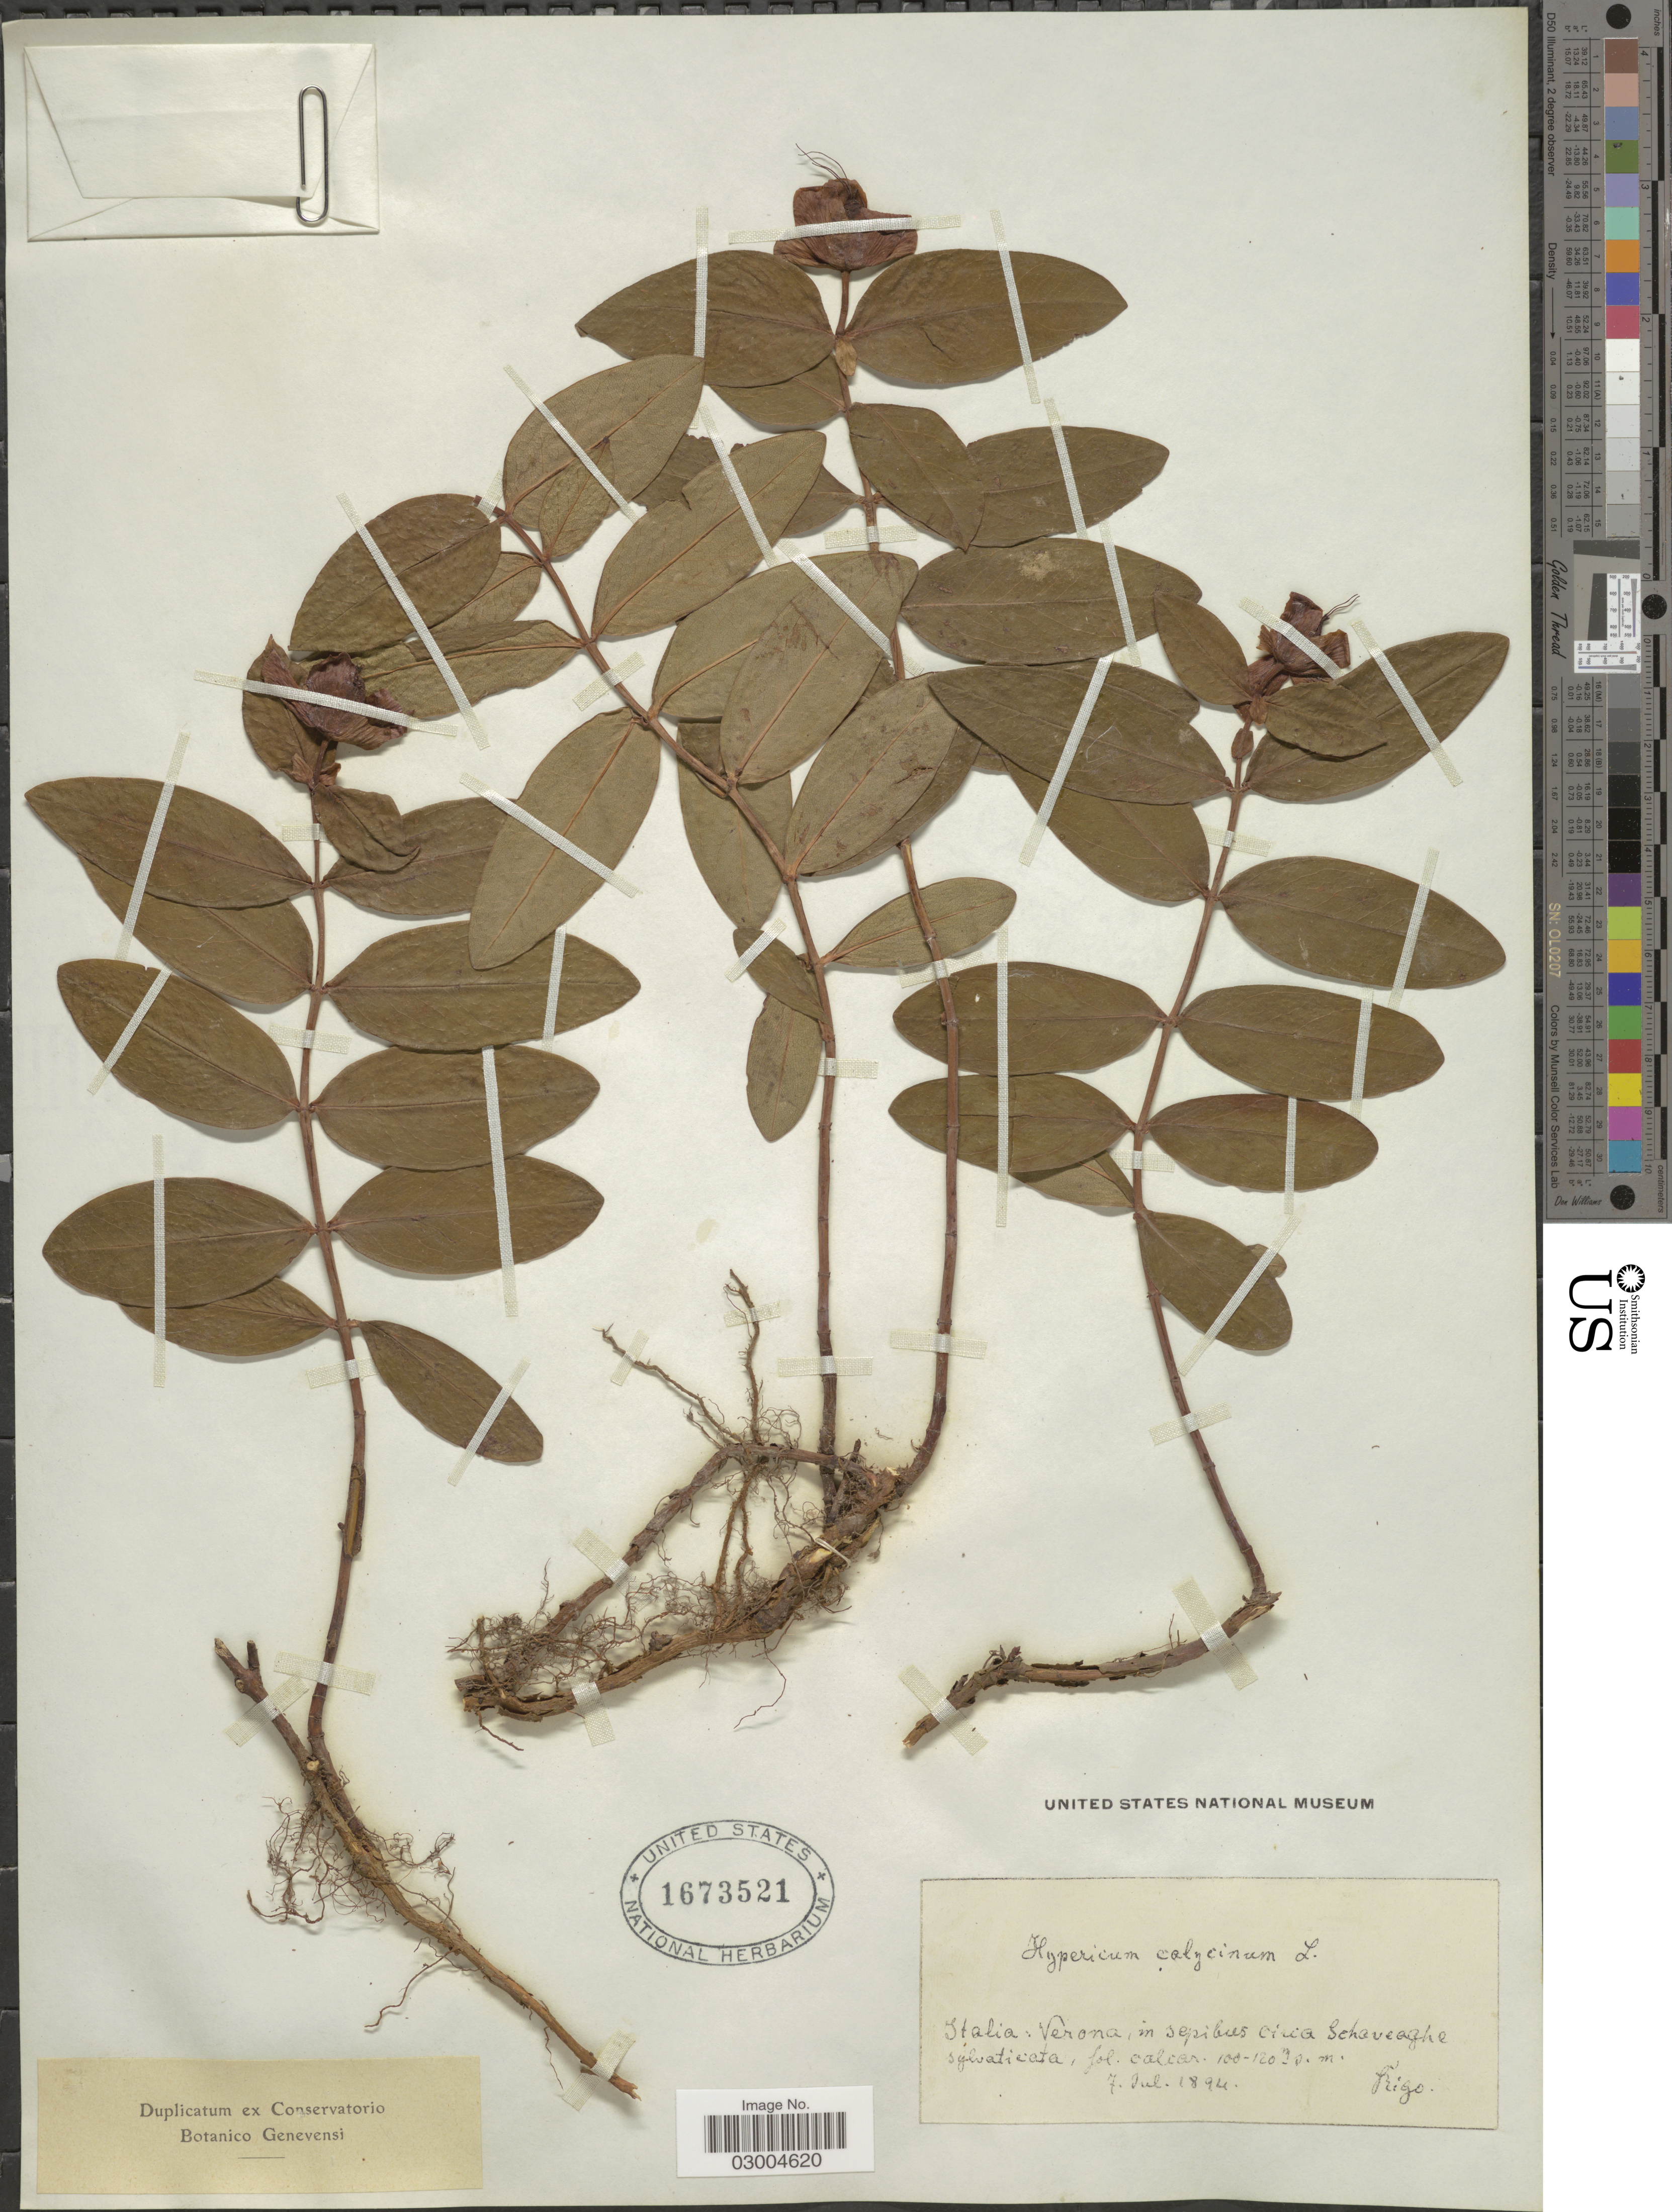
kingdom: Plantae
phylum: Tracheophyta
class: Magnoliopsida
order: Malpighiales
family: Hypericaceae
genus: Hypericum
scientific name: Hypericum calycinum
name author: L.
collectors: -- Rigo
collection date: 1894-07-07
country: Italy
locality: Verona, in sepibus circa Schaveaghe sylvaticata.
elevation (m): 100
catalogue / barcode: US 1673521